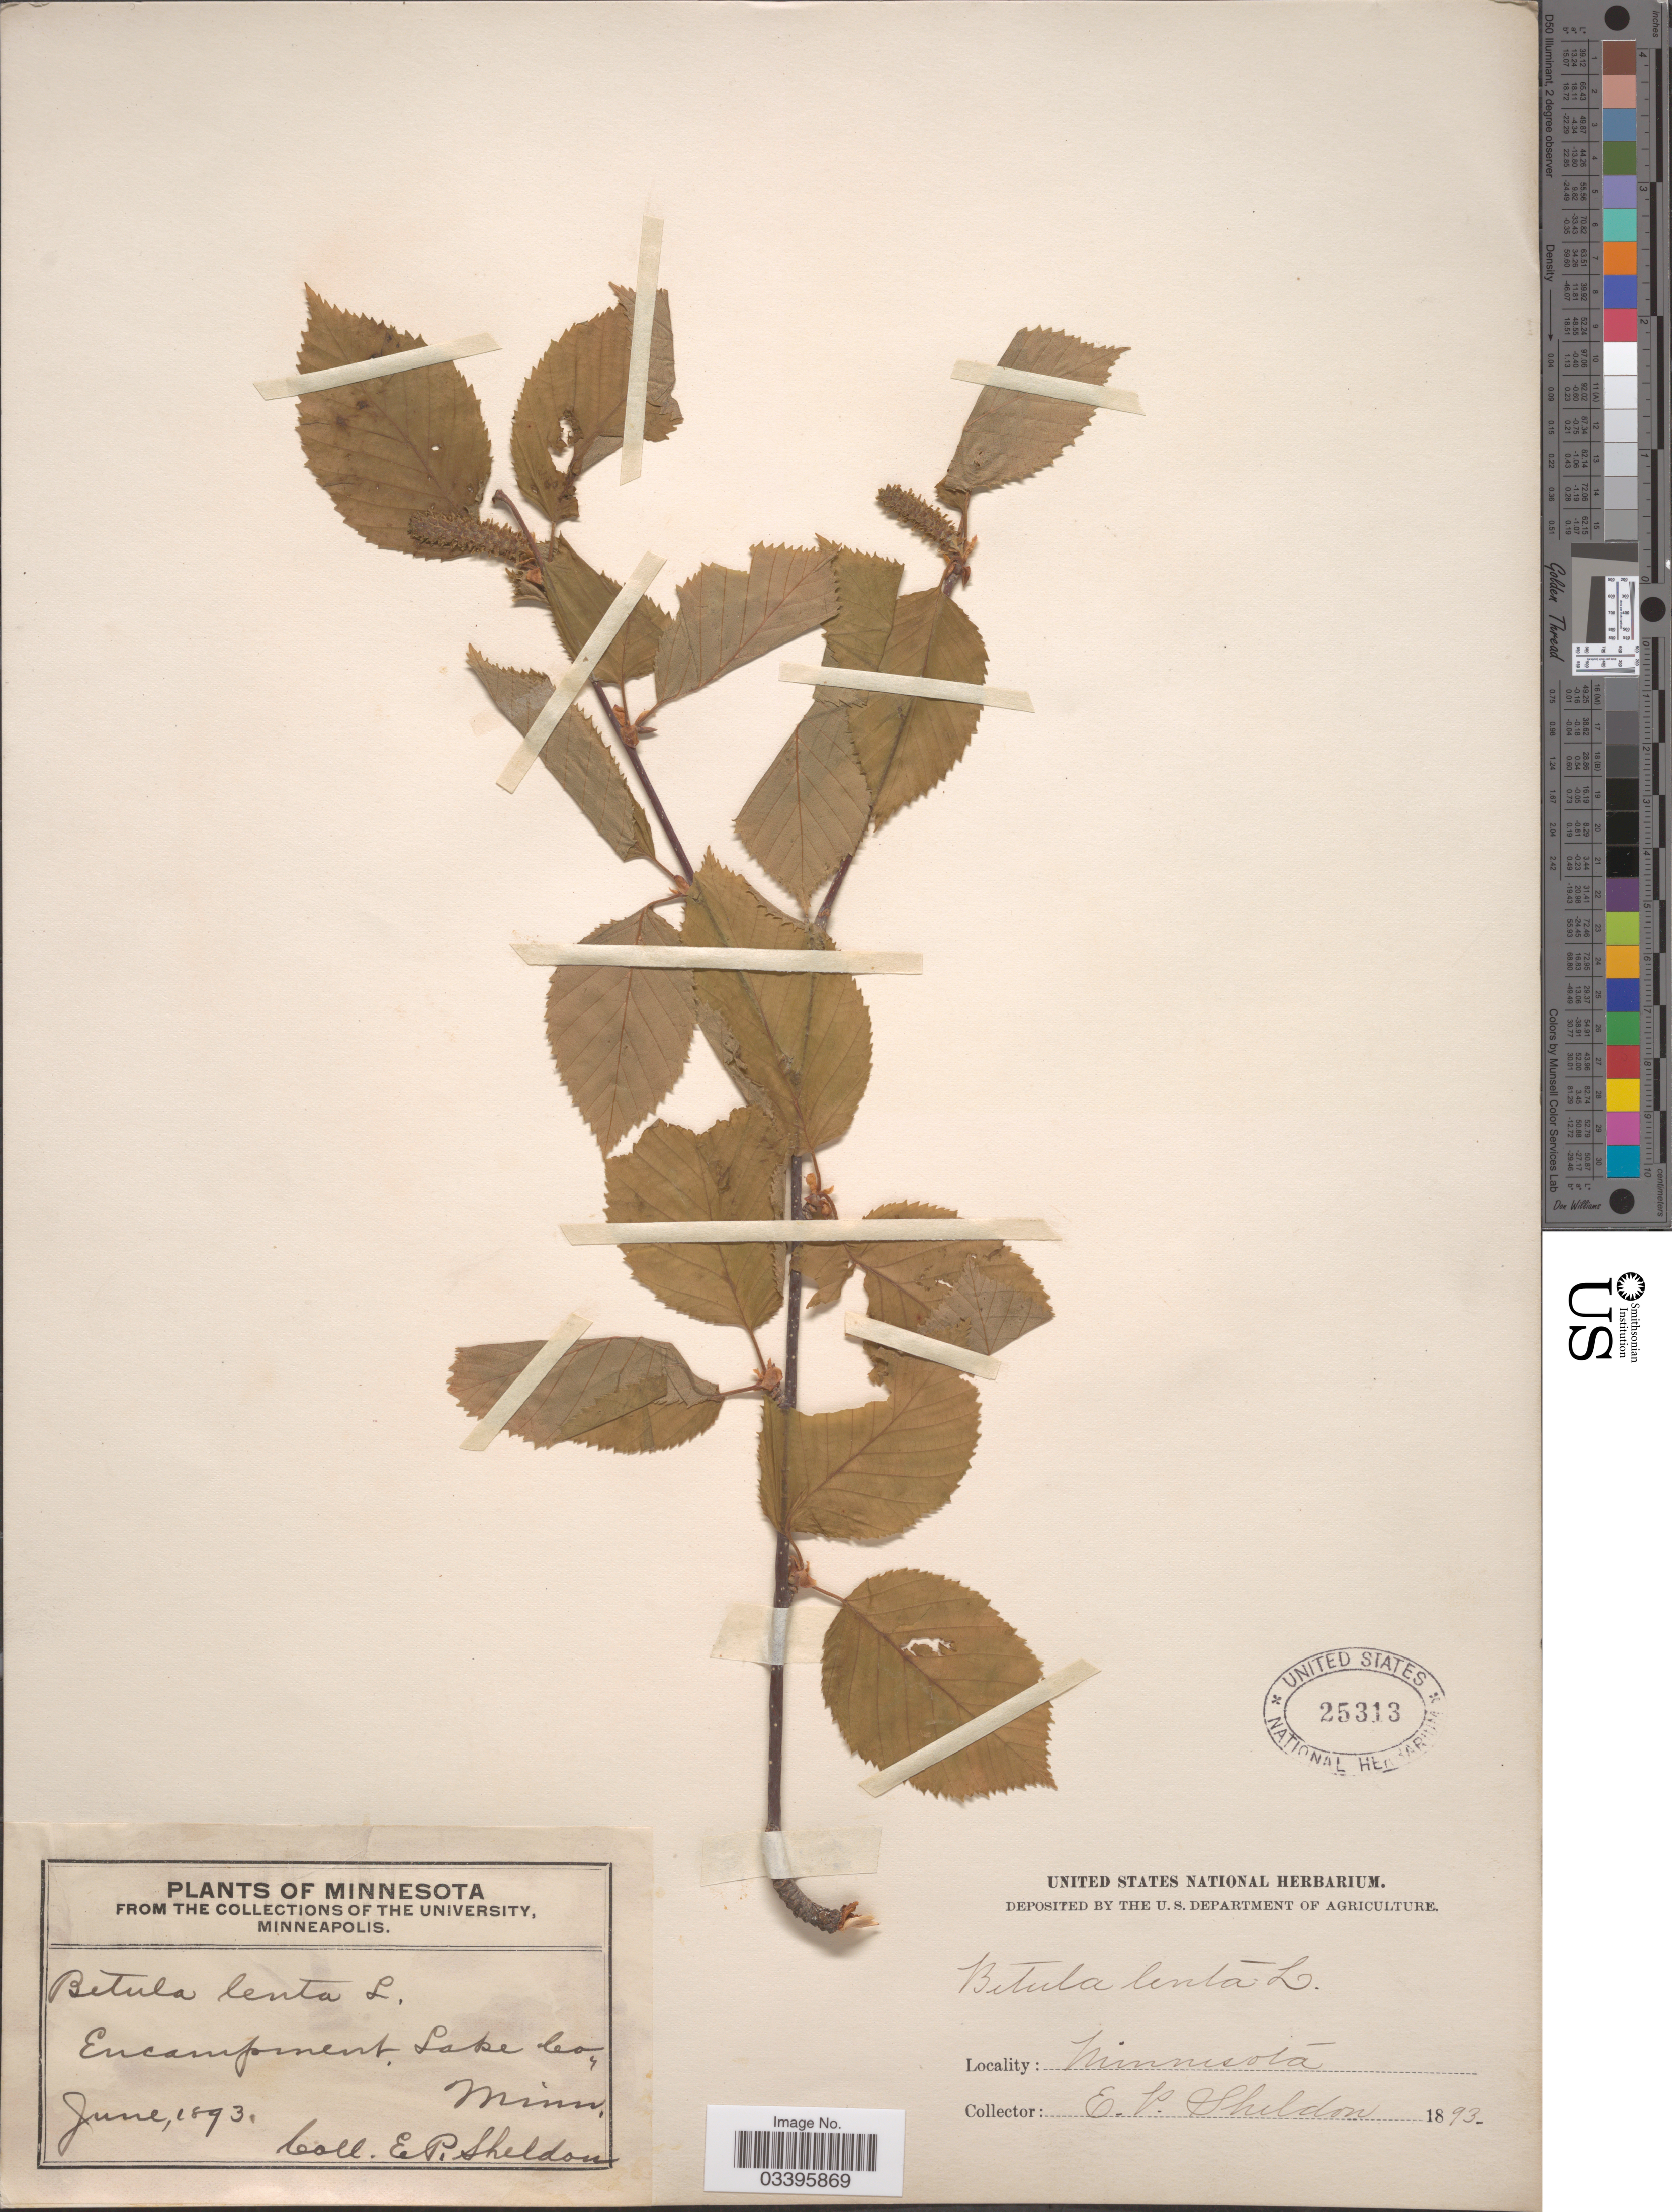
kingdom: Plantae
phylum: Tracheophyta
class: Magnoliopsida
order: Fagales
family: Betulaceae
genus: Betula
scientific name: Betula lutea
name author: F. Michx.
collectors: E. P. Sheldon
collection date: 1893-06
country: United States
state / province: Minnesota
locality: Encampment, Lake Co.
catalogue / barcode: US 25313